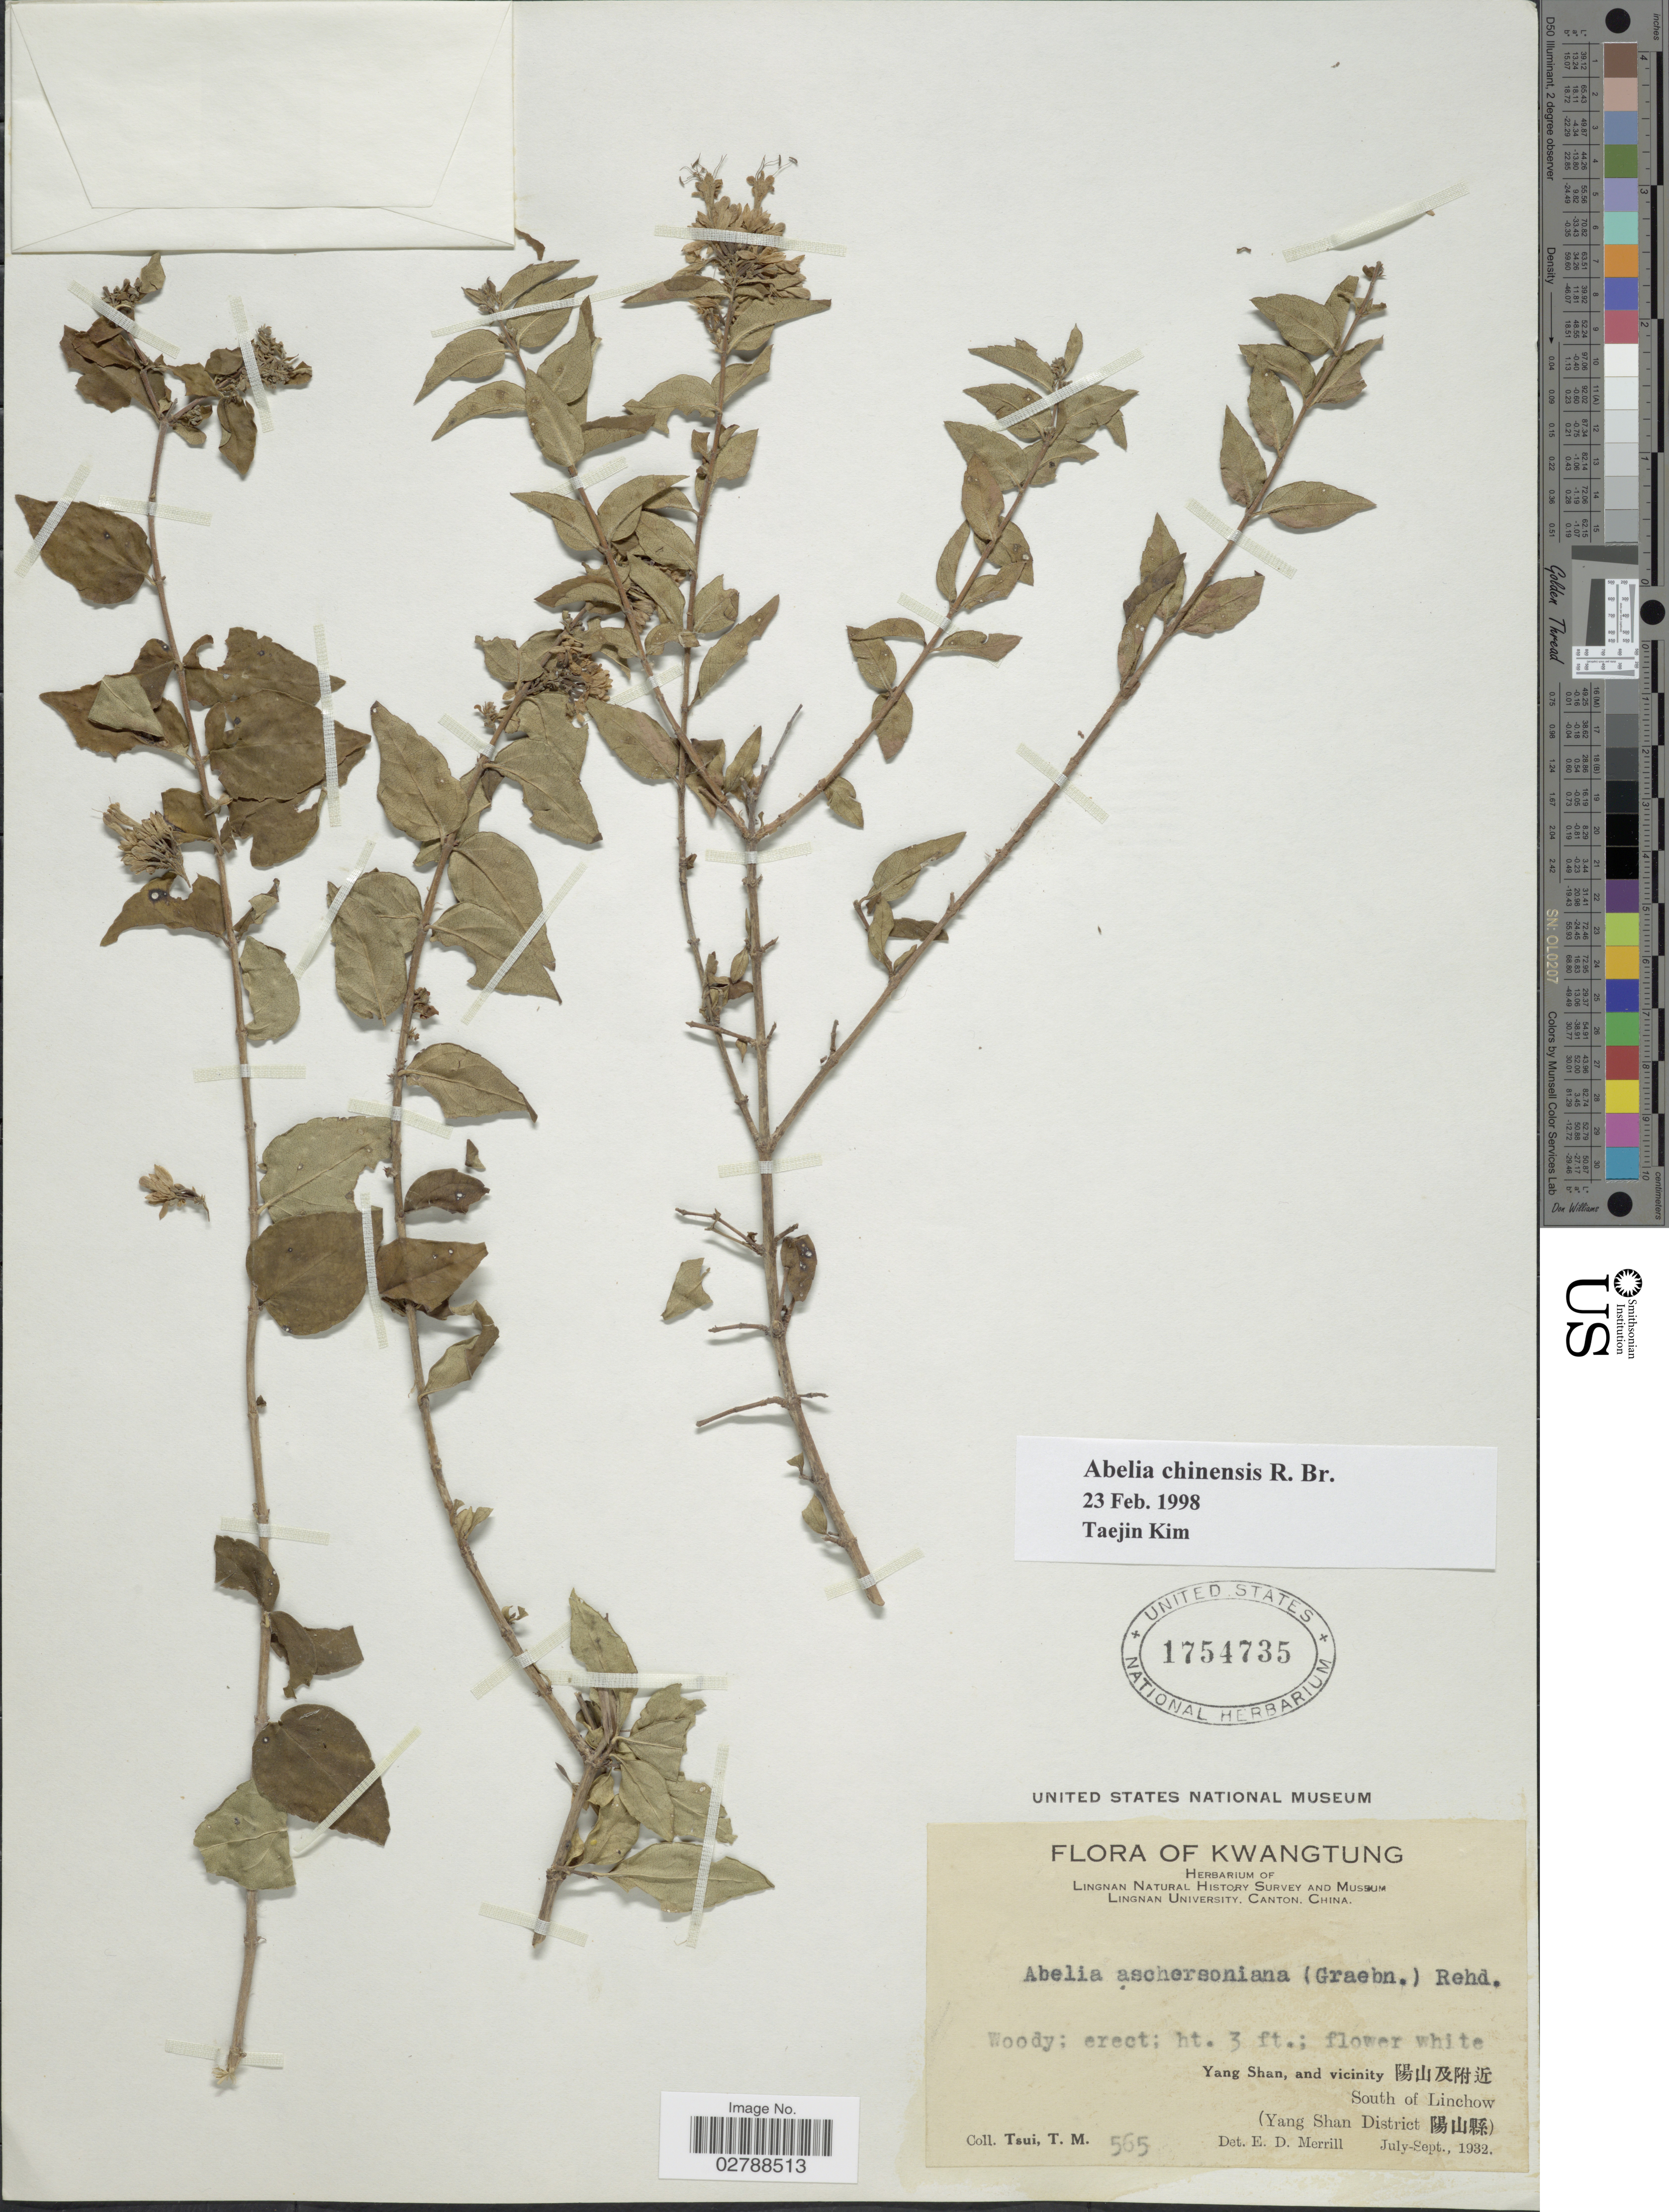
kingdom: Plantae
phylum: Tracheophyta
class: Magnoliopsida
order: Dipsacales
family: Caprifoliaceae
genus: Abelia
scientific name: Abelia chinensis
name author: R. Br.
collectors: T. Tsui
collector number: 565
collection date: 1932-07/1932-09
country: China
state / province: Guangdong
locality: Kwangtung. Yang Shan, and vicinity. South of Linchow (Yang Shan District).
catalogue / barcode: US 1754735